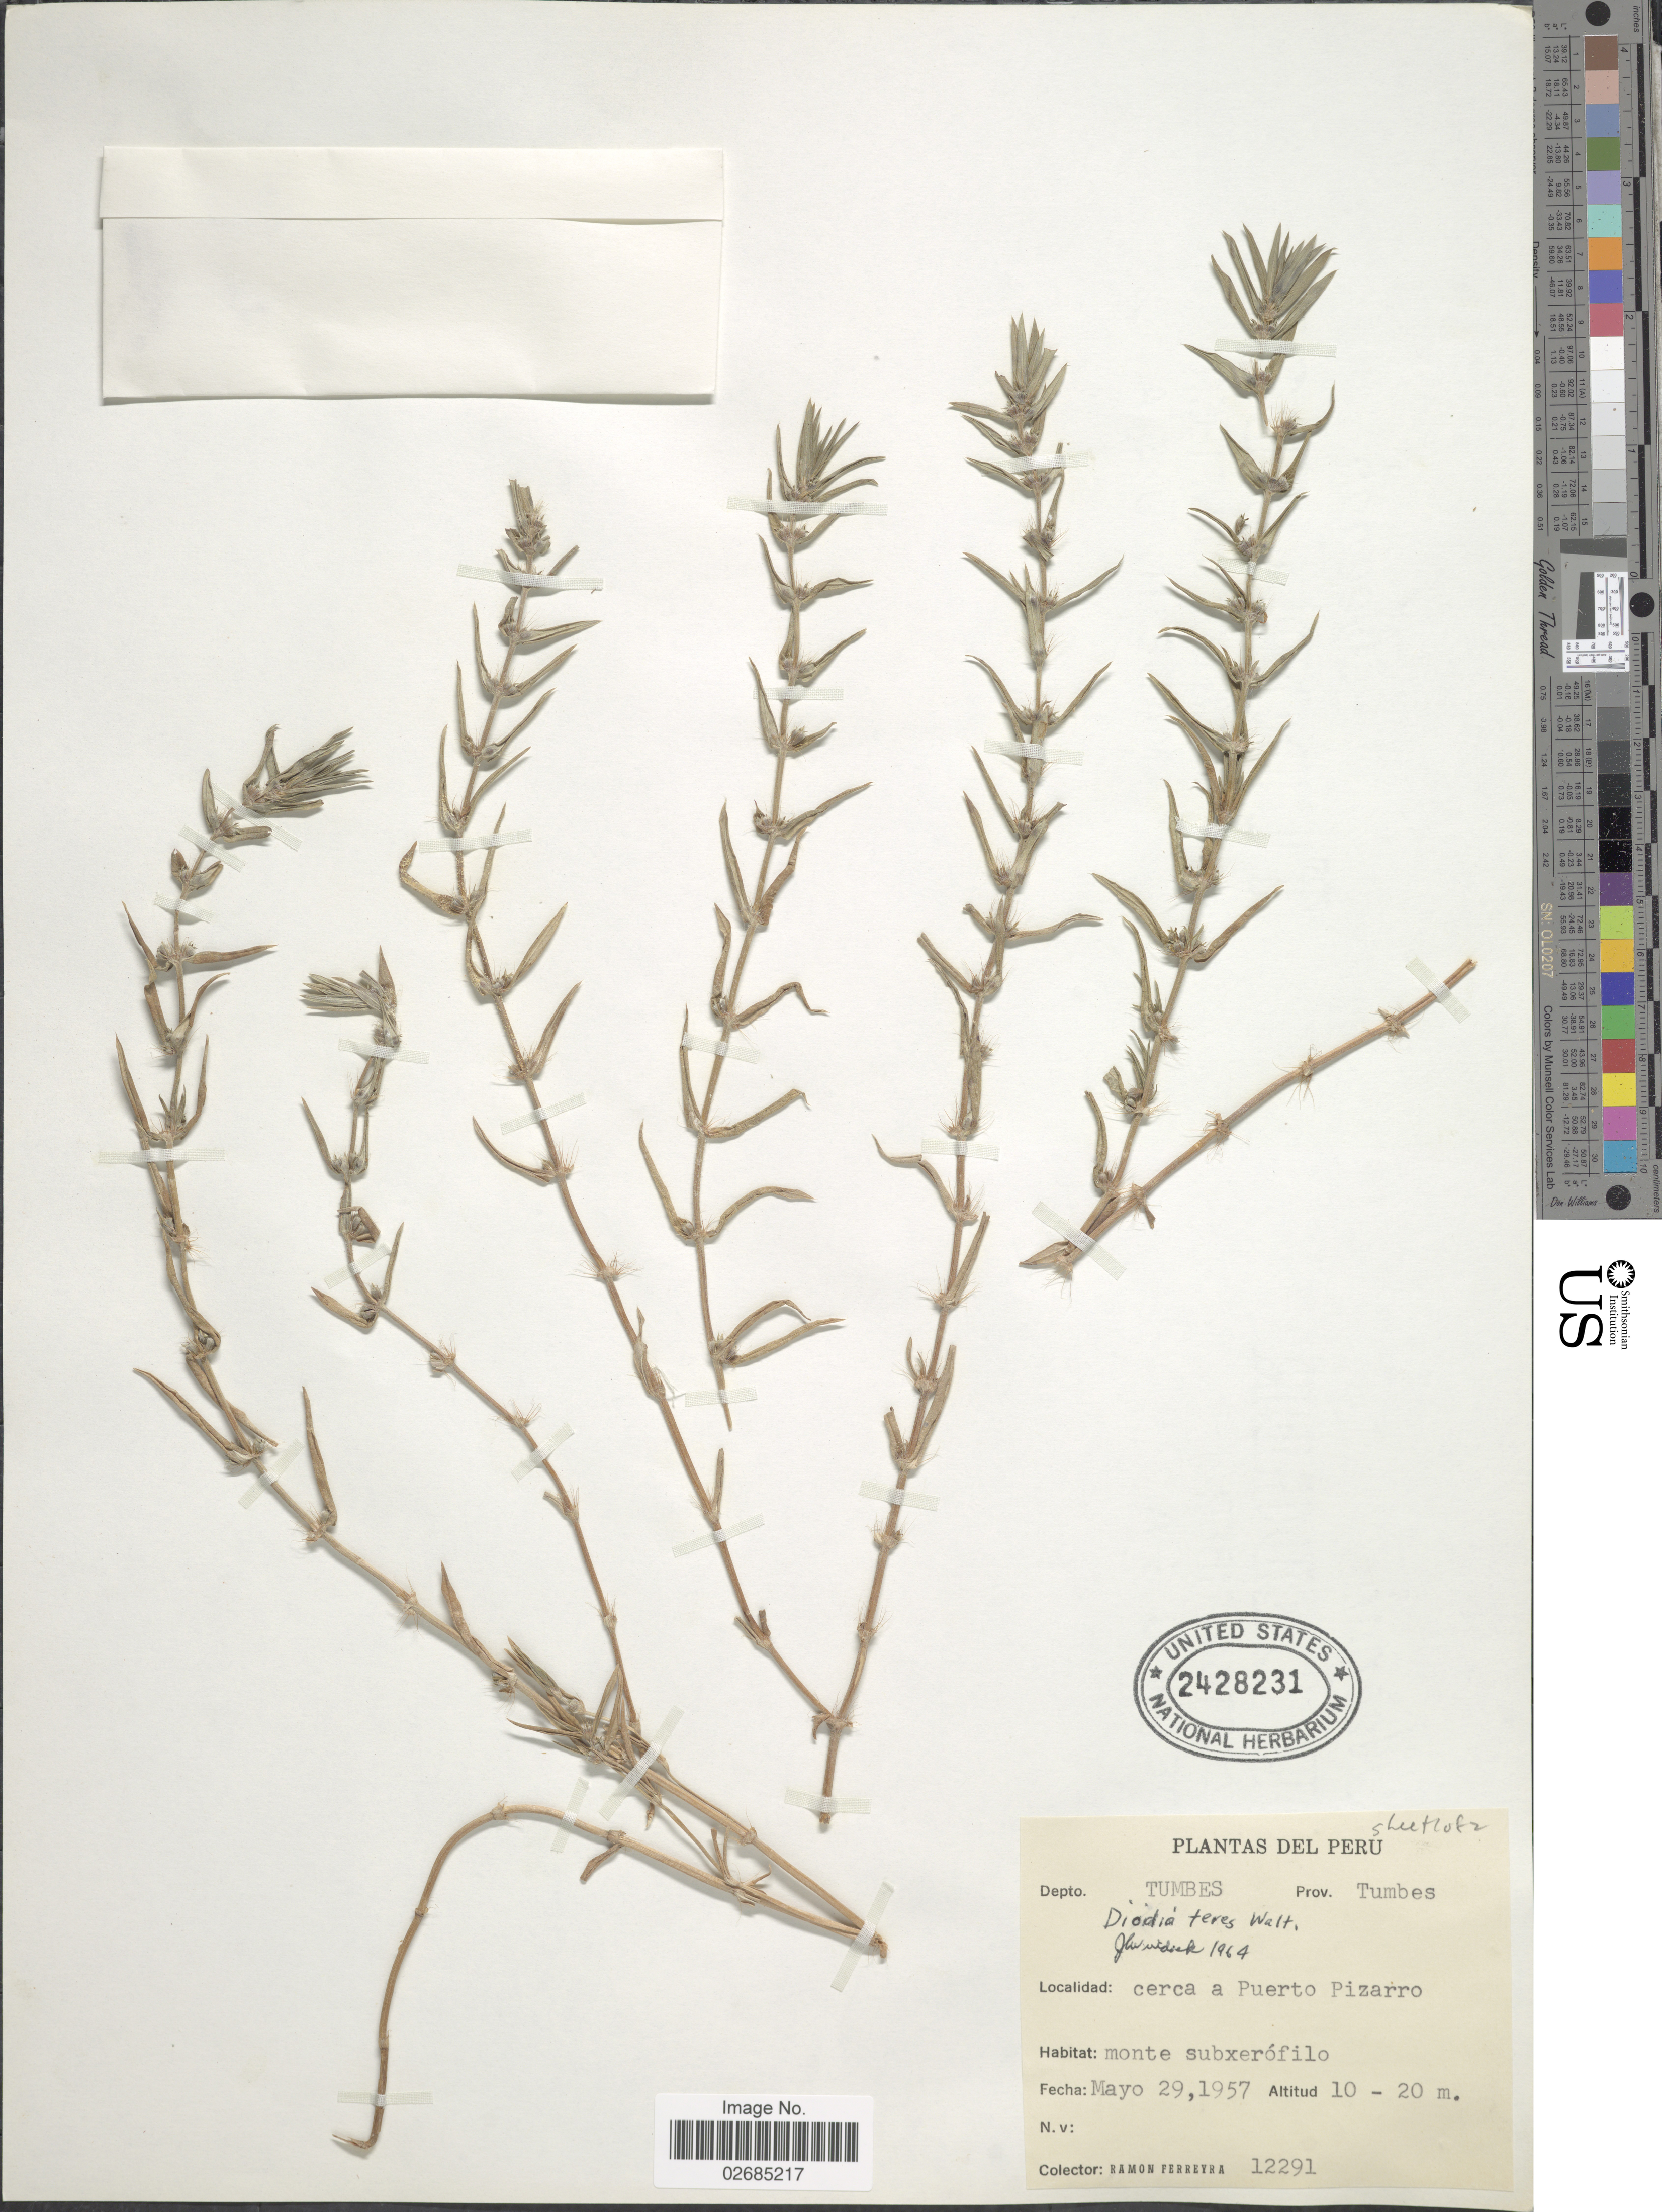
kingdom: Plantae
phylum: Tracheophyta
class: Magnoliopsida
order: Gentianales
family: Rubiaceae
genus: Diodia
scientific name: Diodia teres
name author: Walter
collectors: R. A. Ferreyra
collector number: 12291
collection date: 1957-05-29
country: Peru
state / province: Tumbes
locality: Depto.: Tumbes. Cerca a Puerto Pizarro.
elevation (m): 10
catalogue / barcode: US 2428231